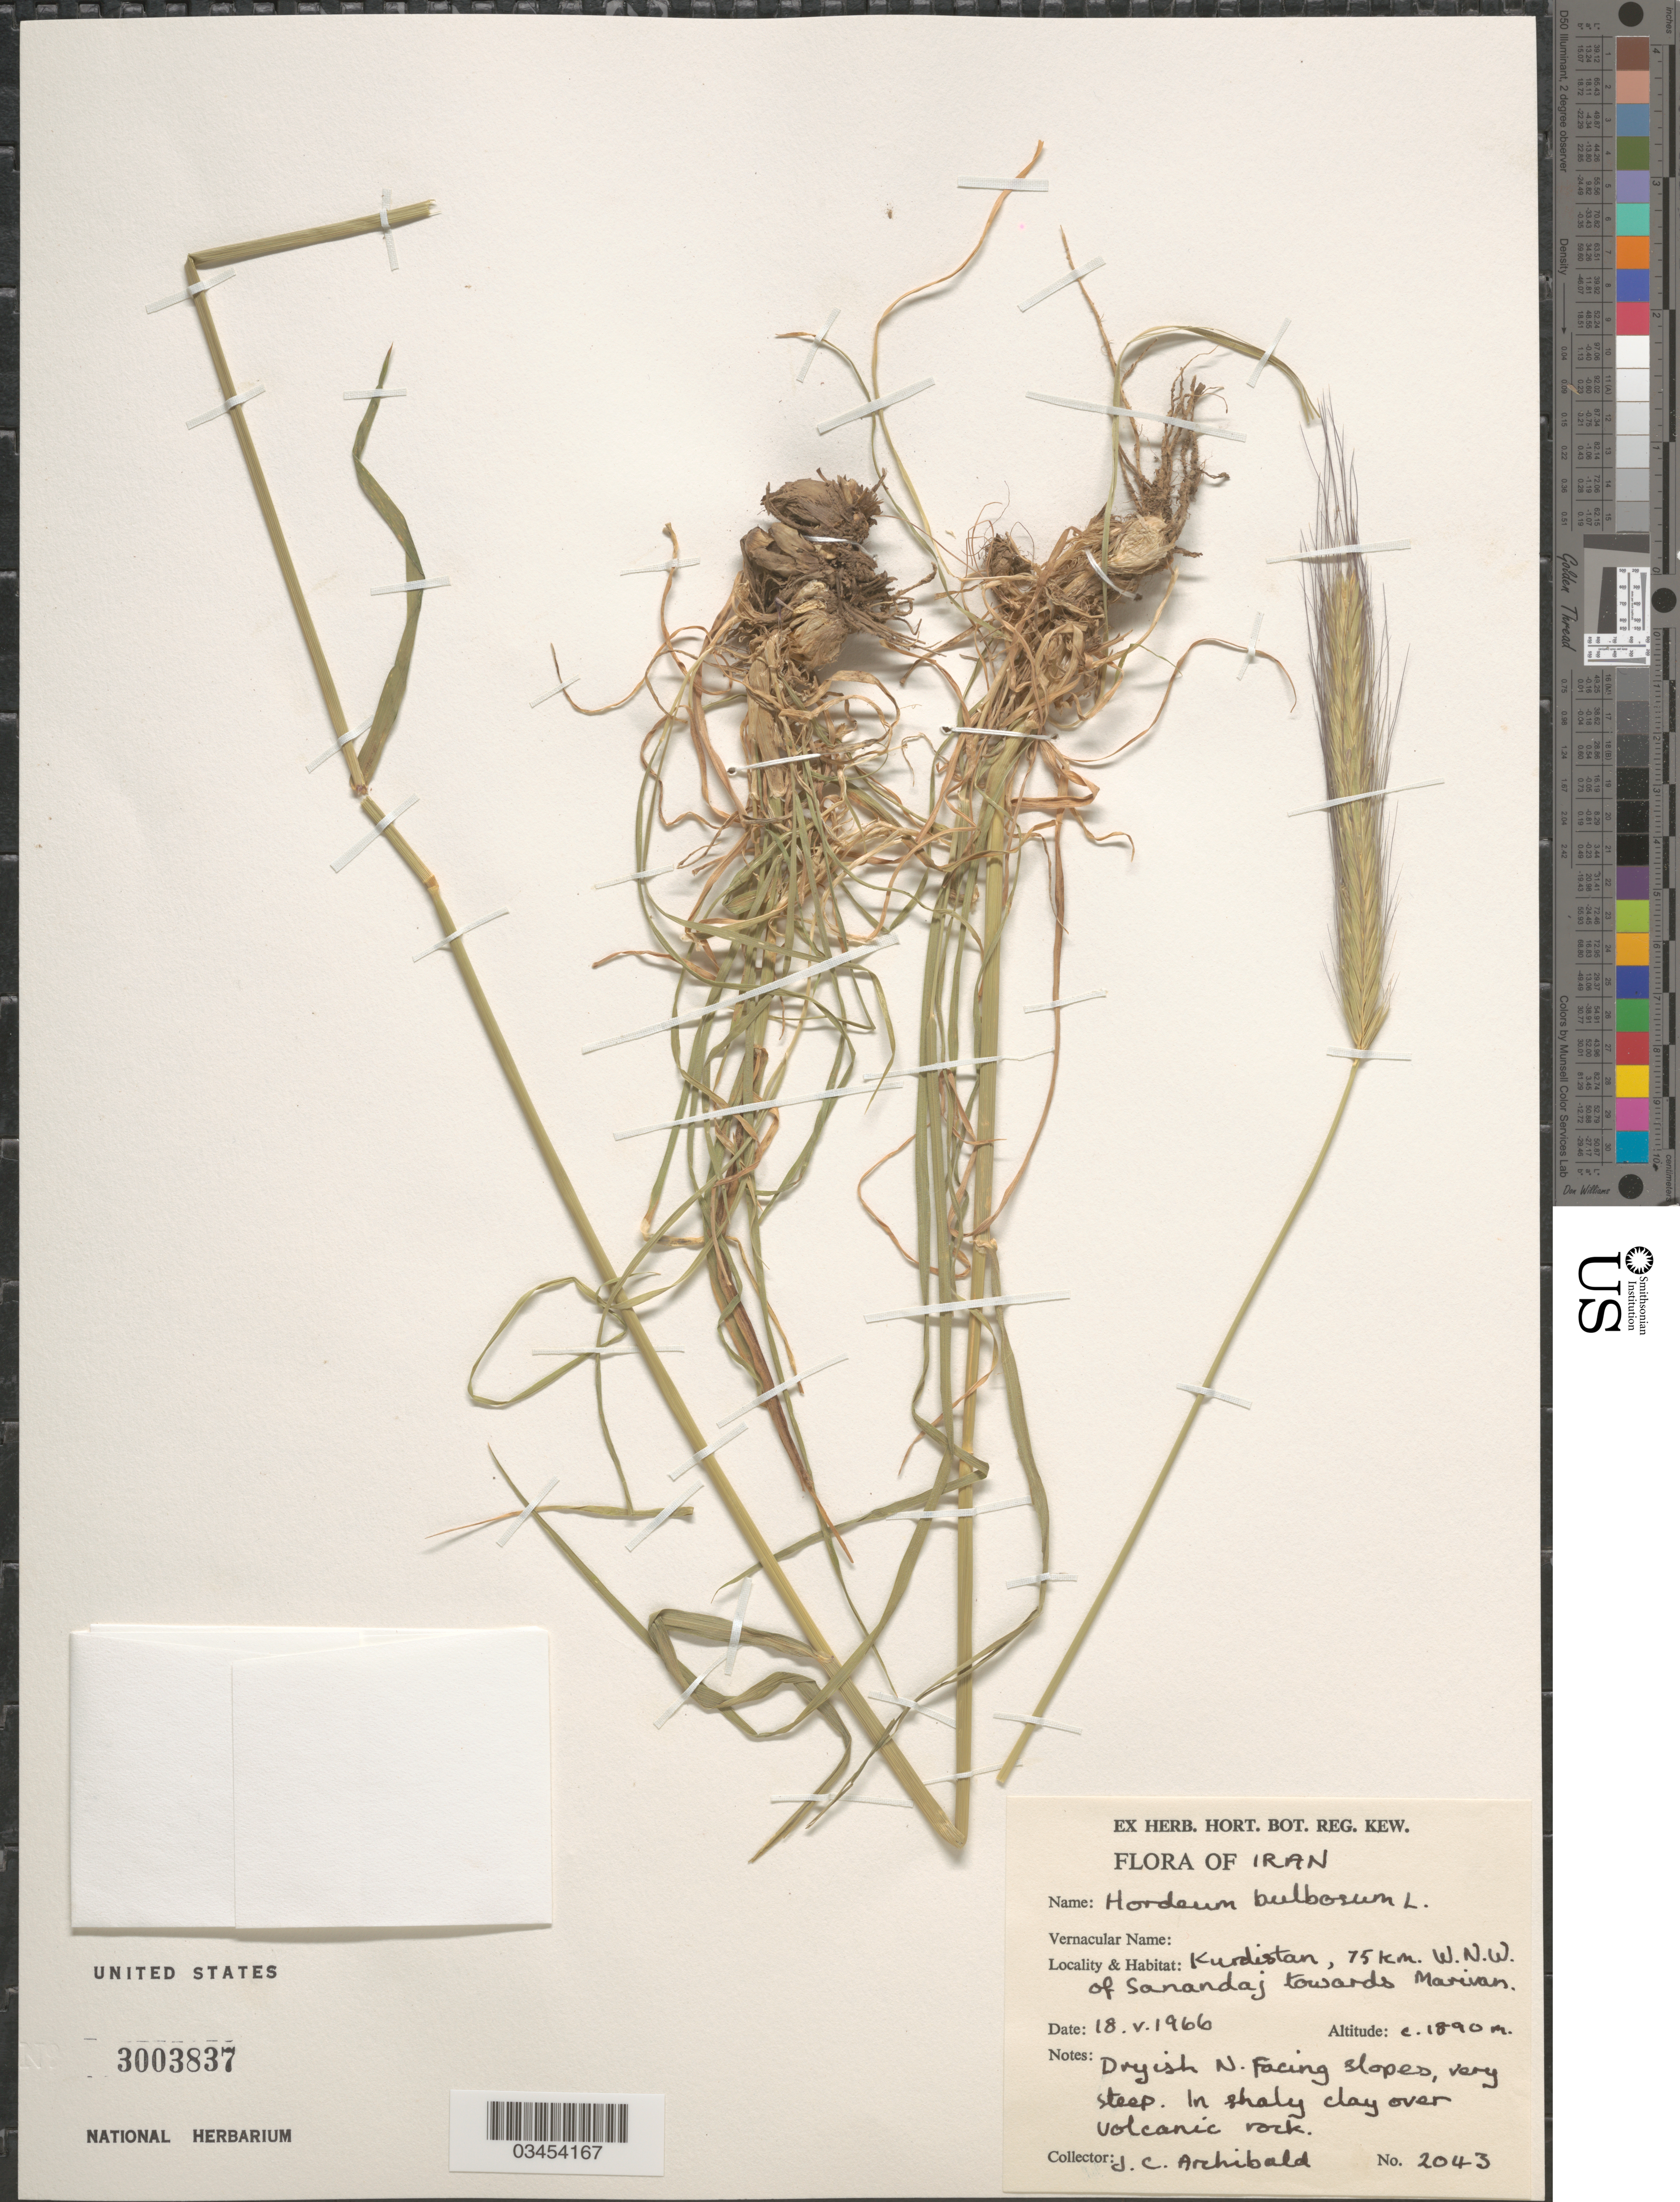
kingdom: Plantae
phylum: Tracheophyta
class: Liliopsida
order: Poales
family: Poaceae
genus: Hordeum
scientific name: Hordeum bulbosum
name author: L.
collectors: J. Archibald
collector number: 2043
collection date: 1966-05-18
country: Iran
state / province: Kurdistan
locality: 75 Km. W.N.W. of Sanandaj towards Marivan. Dryish N. Facing slopes.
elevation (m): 1890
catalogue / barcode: US 3003837